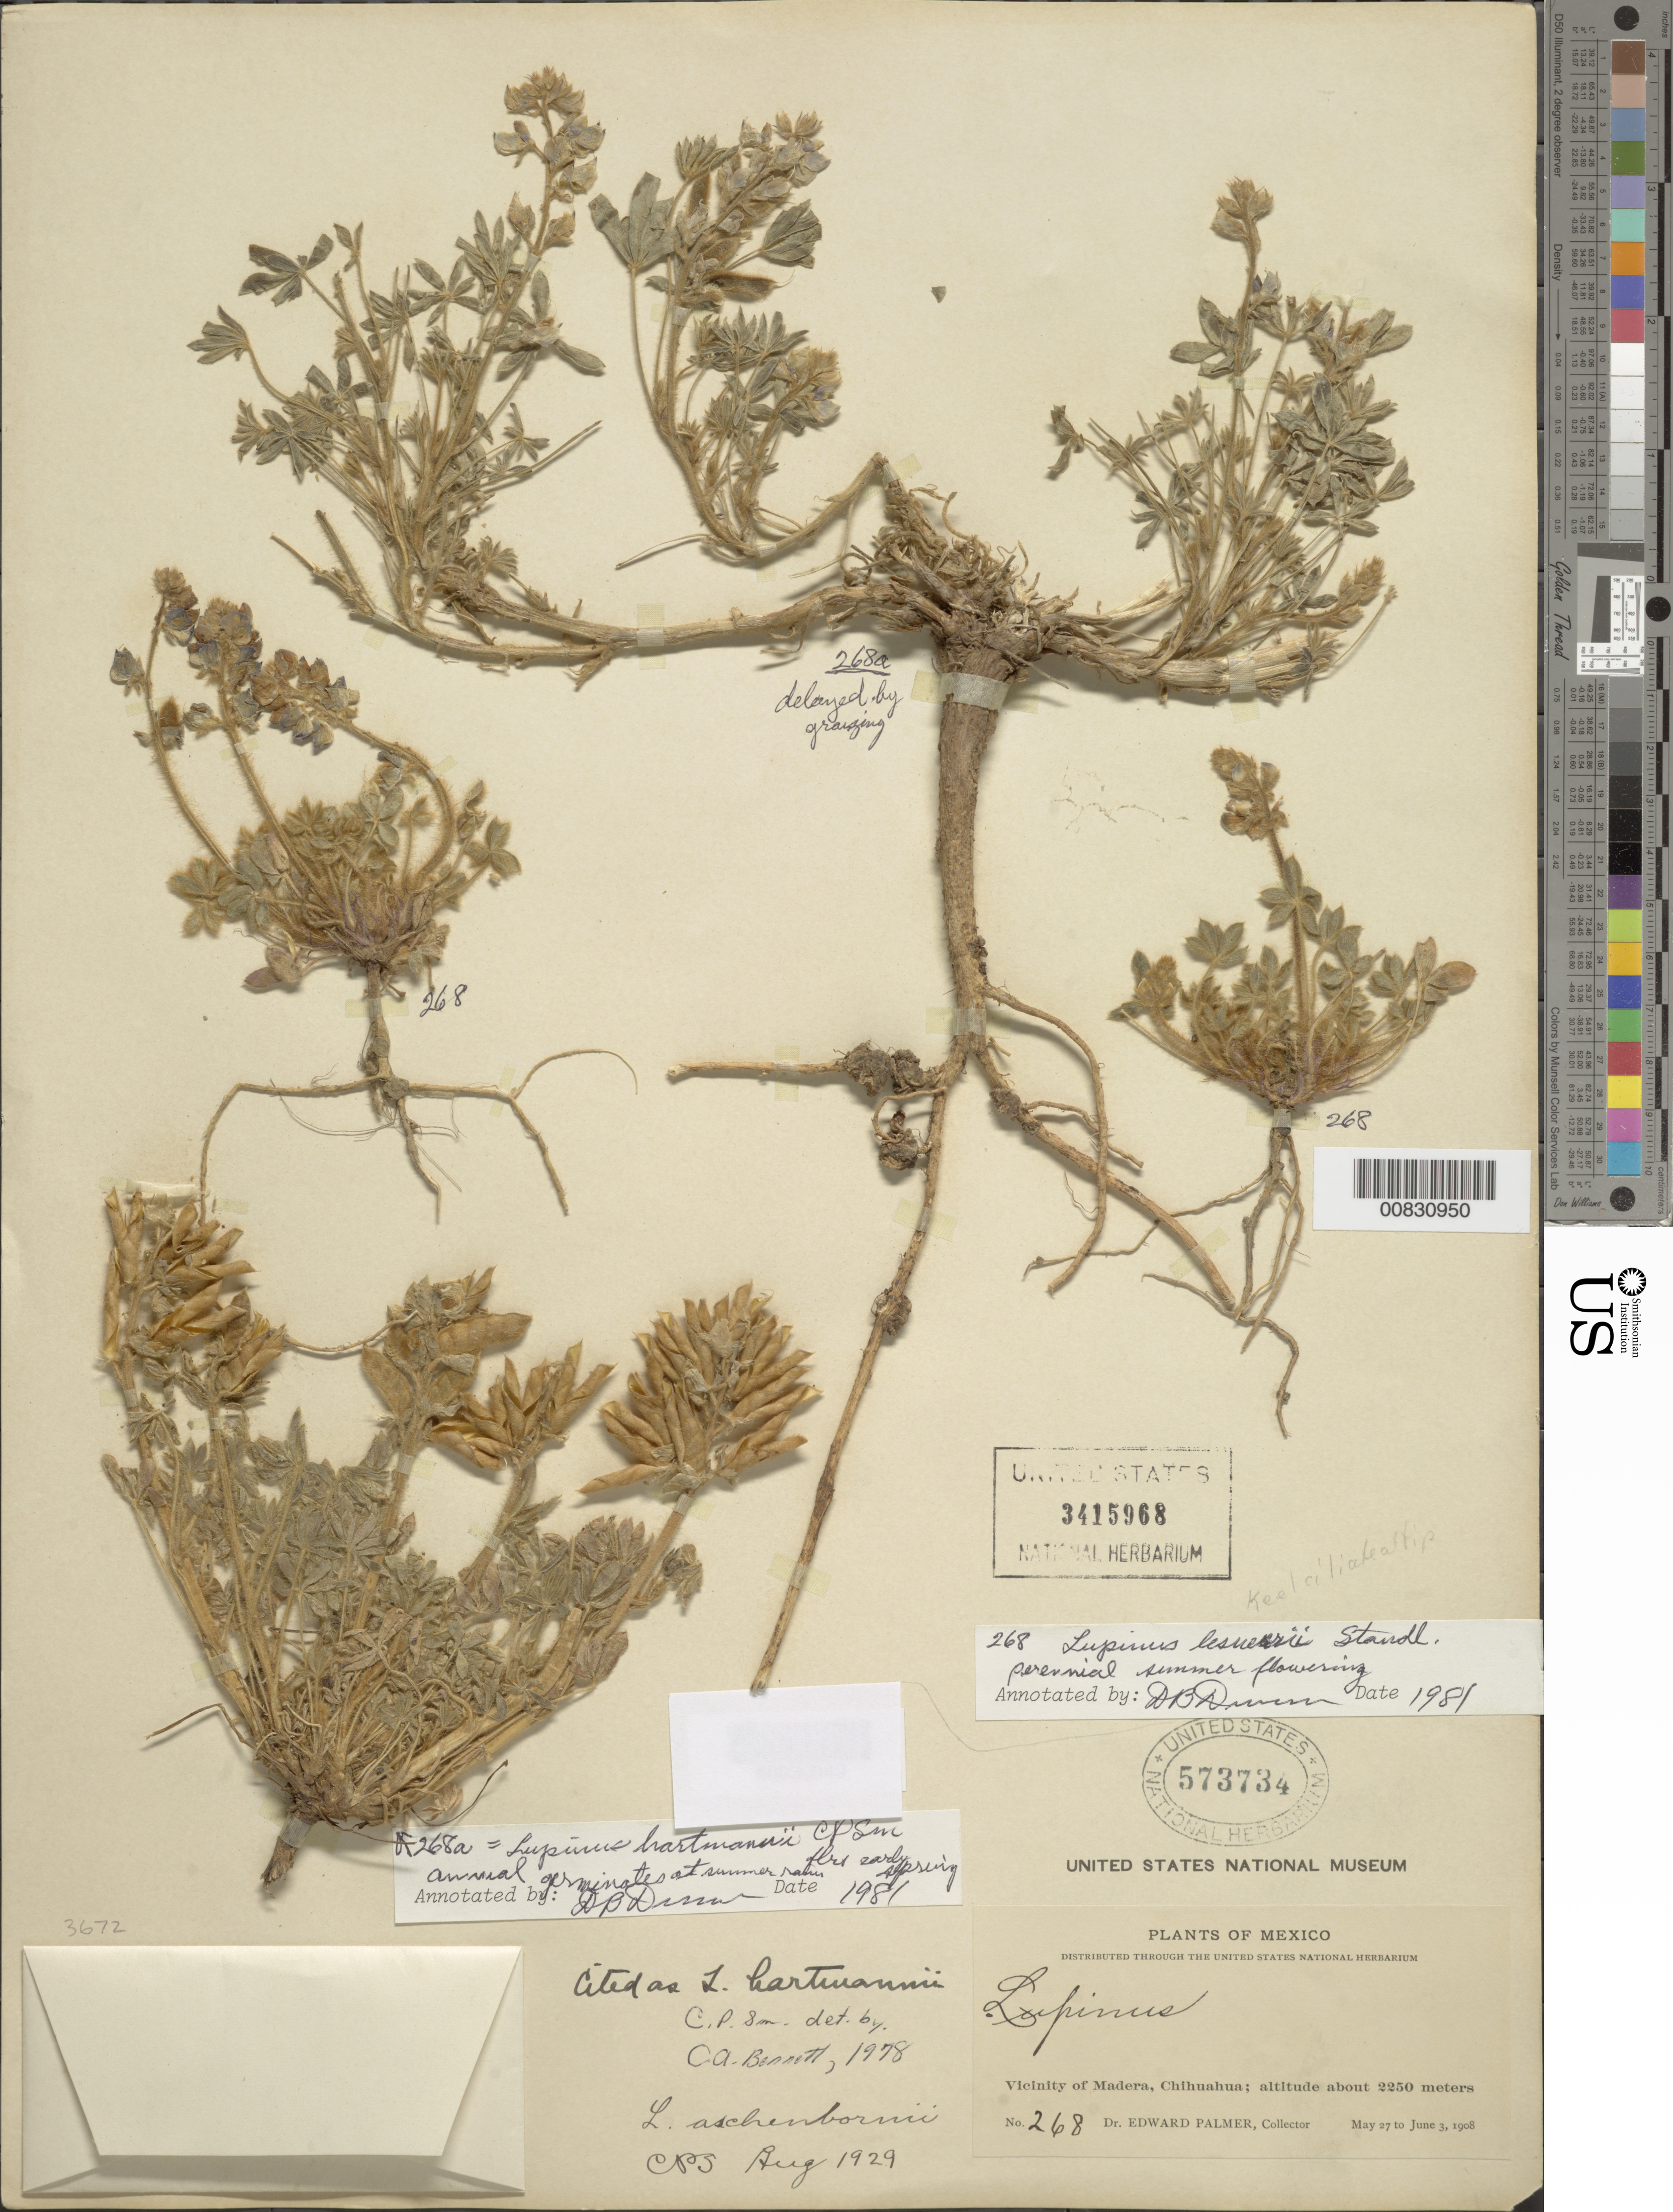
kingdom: Plantae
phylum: Tracheophyta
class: Magnoliopsida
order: Fabales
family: Fabaceae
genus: Lupinus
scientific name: Lupinus hartmannii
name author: C.P. Sm.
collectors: E. Palmer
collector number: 268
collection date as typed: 27 May 1908 to 03 Jun 1908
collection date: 1908-05-27/1908-06-03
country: Mexico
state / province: Chihuahua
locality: Vicinity of Madera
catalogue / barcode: US 3415968